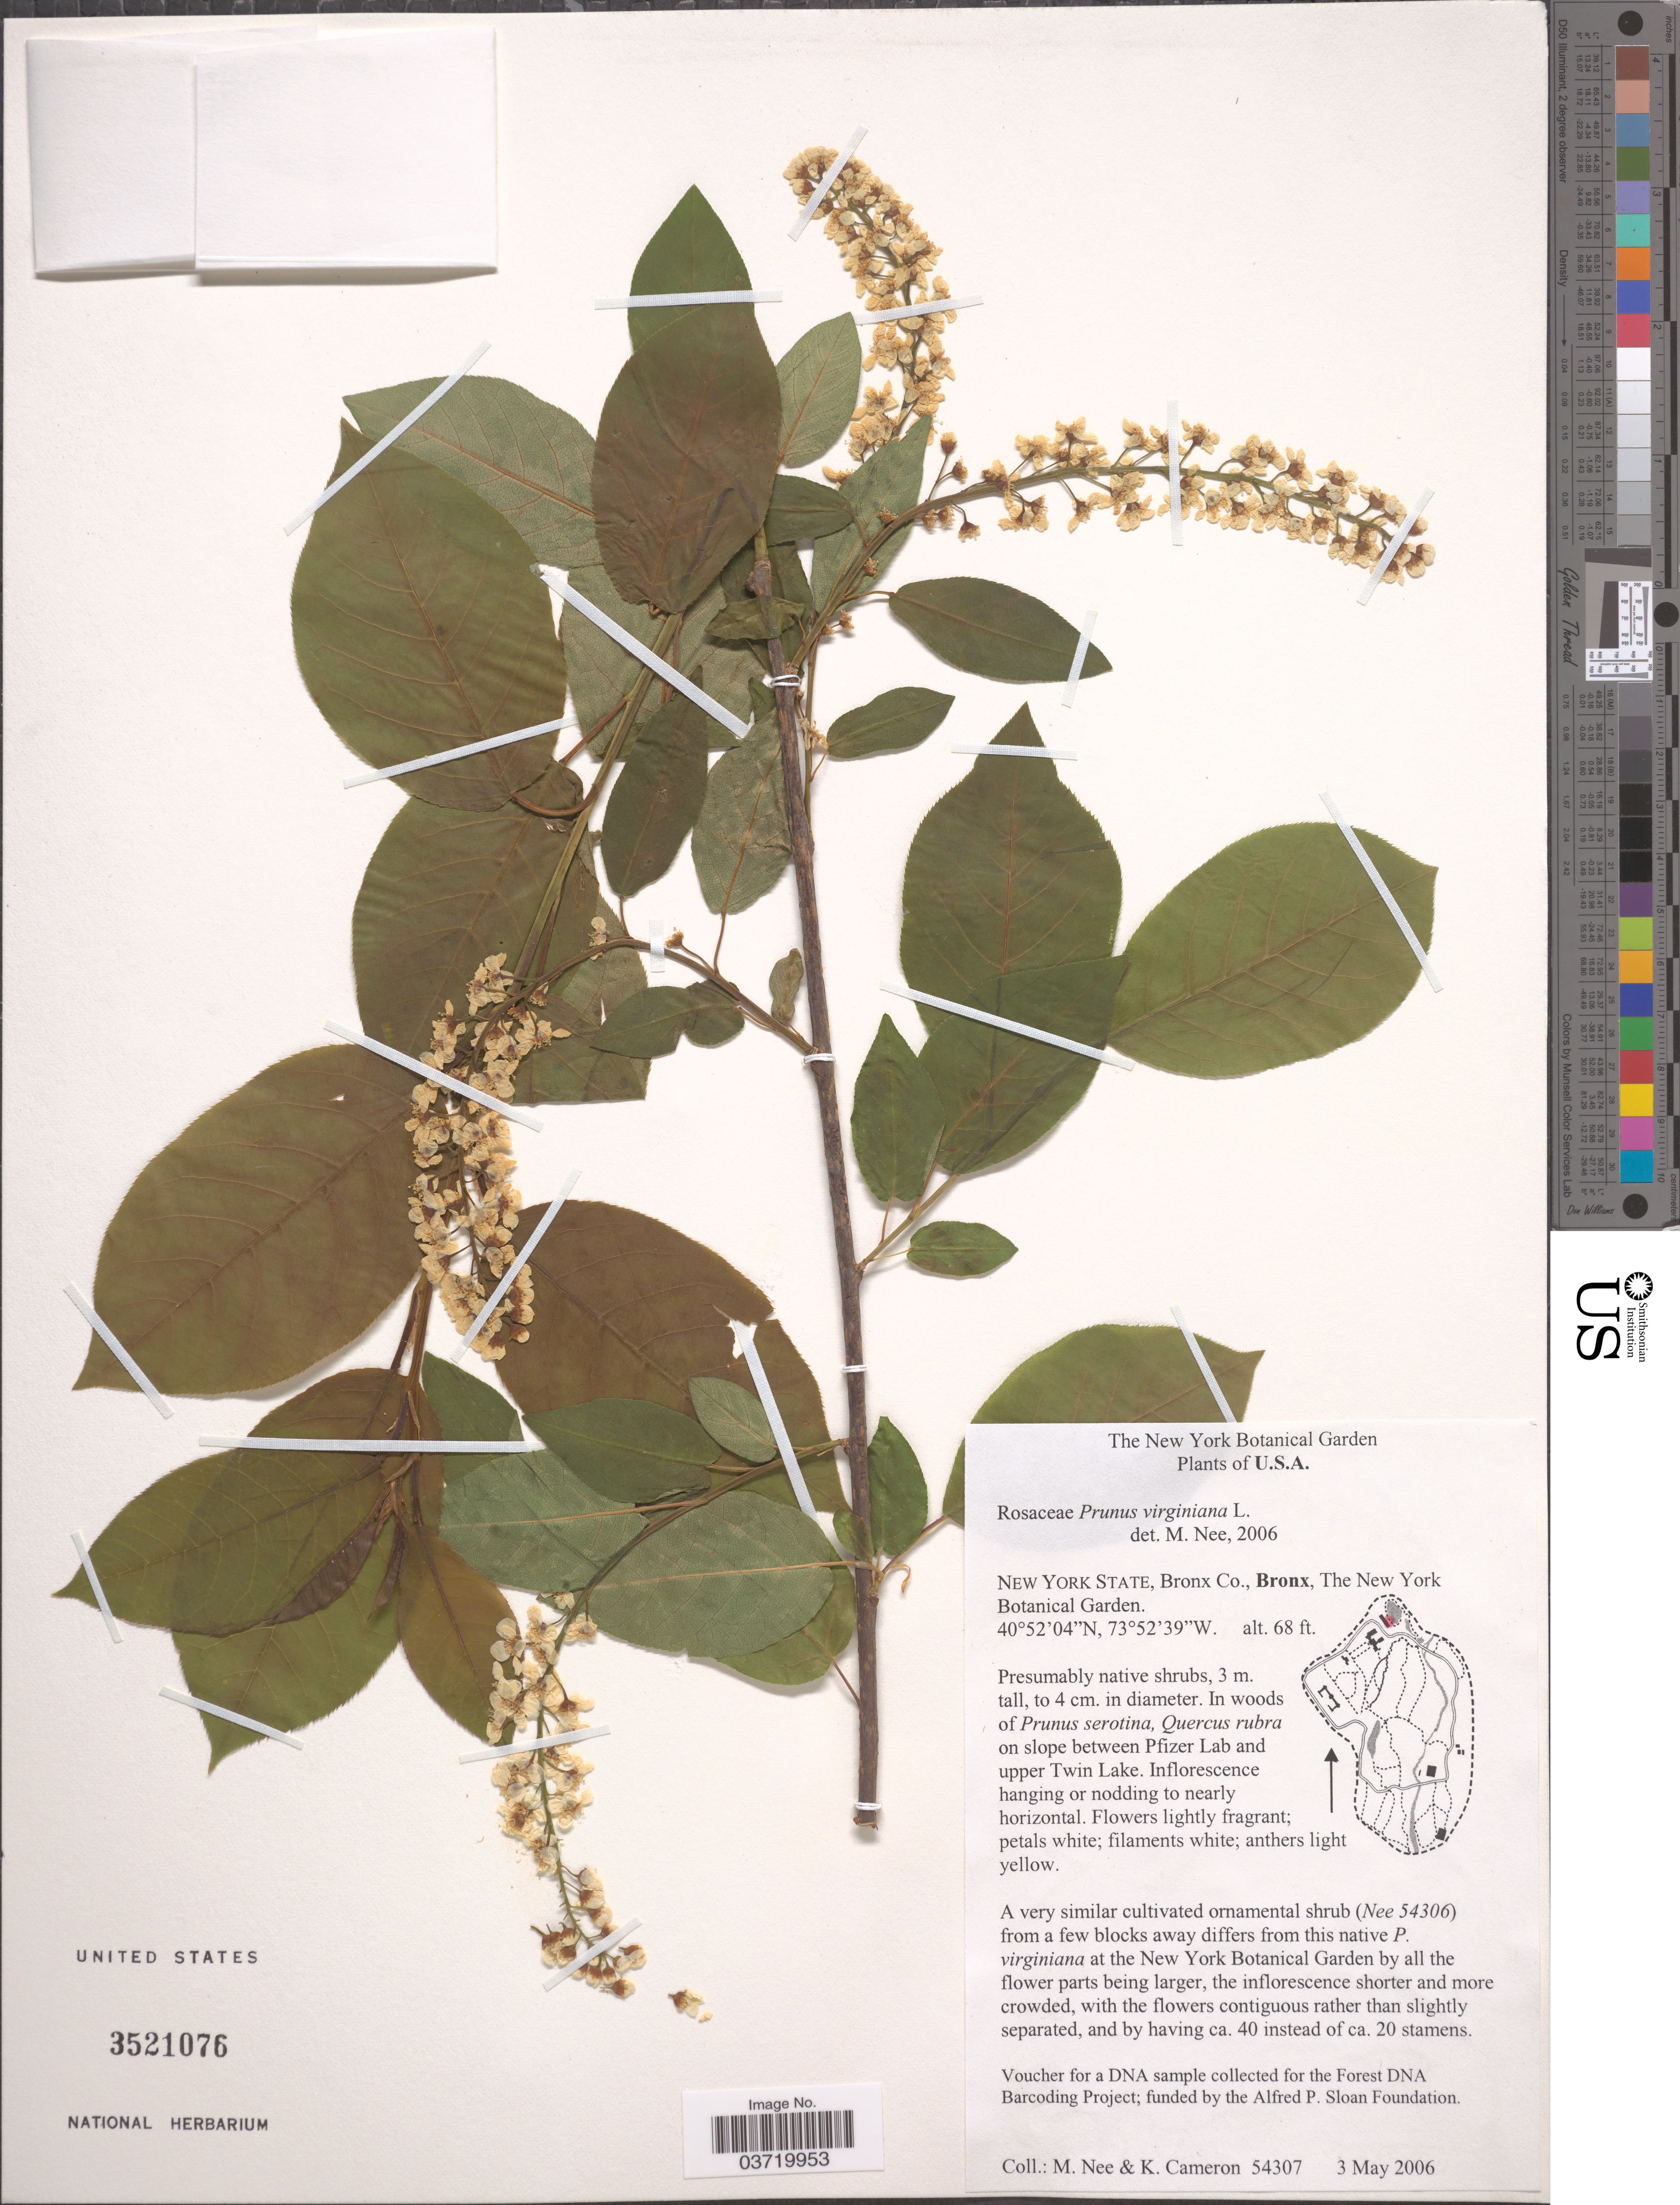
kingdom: Plantae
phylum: Tracheophyta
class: Magnoliopsida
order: Rosales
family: Rosaceae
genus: Prunus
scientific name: Prunus virginiana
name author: L.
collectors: M. Nee & K. Cameron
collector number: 54307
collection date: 2006-05-03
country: United States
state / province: New York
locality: Bronx Co., Bronx, The New York Botanical Garden.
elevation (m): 21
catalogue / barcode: US 3521076